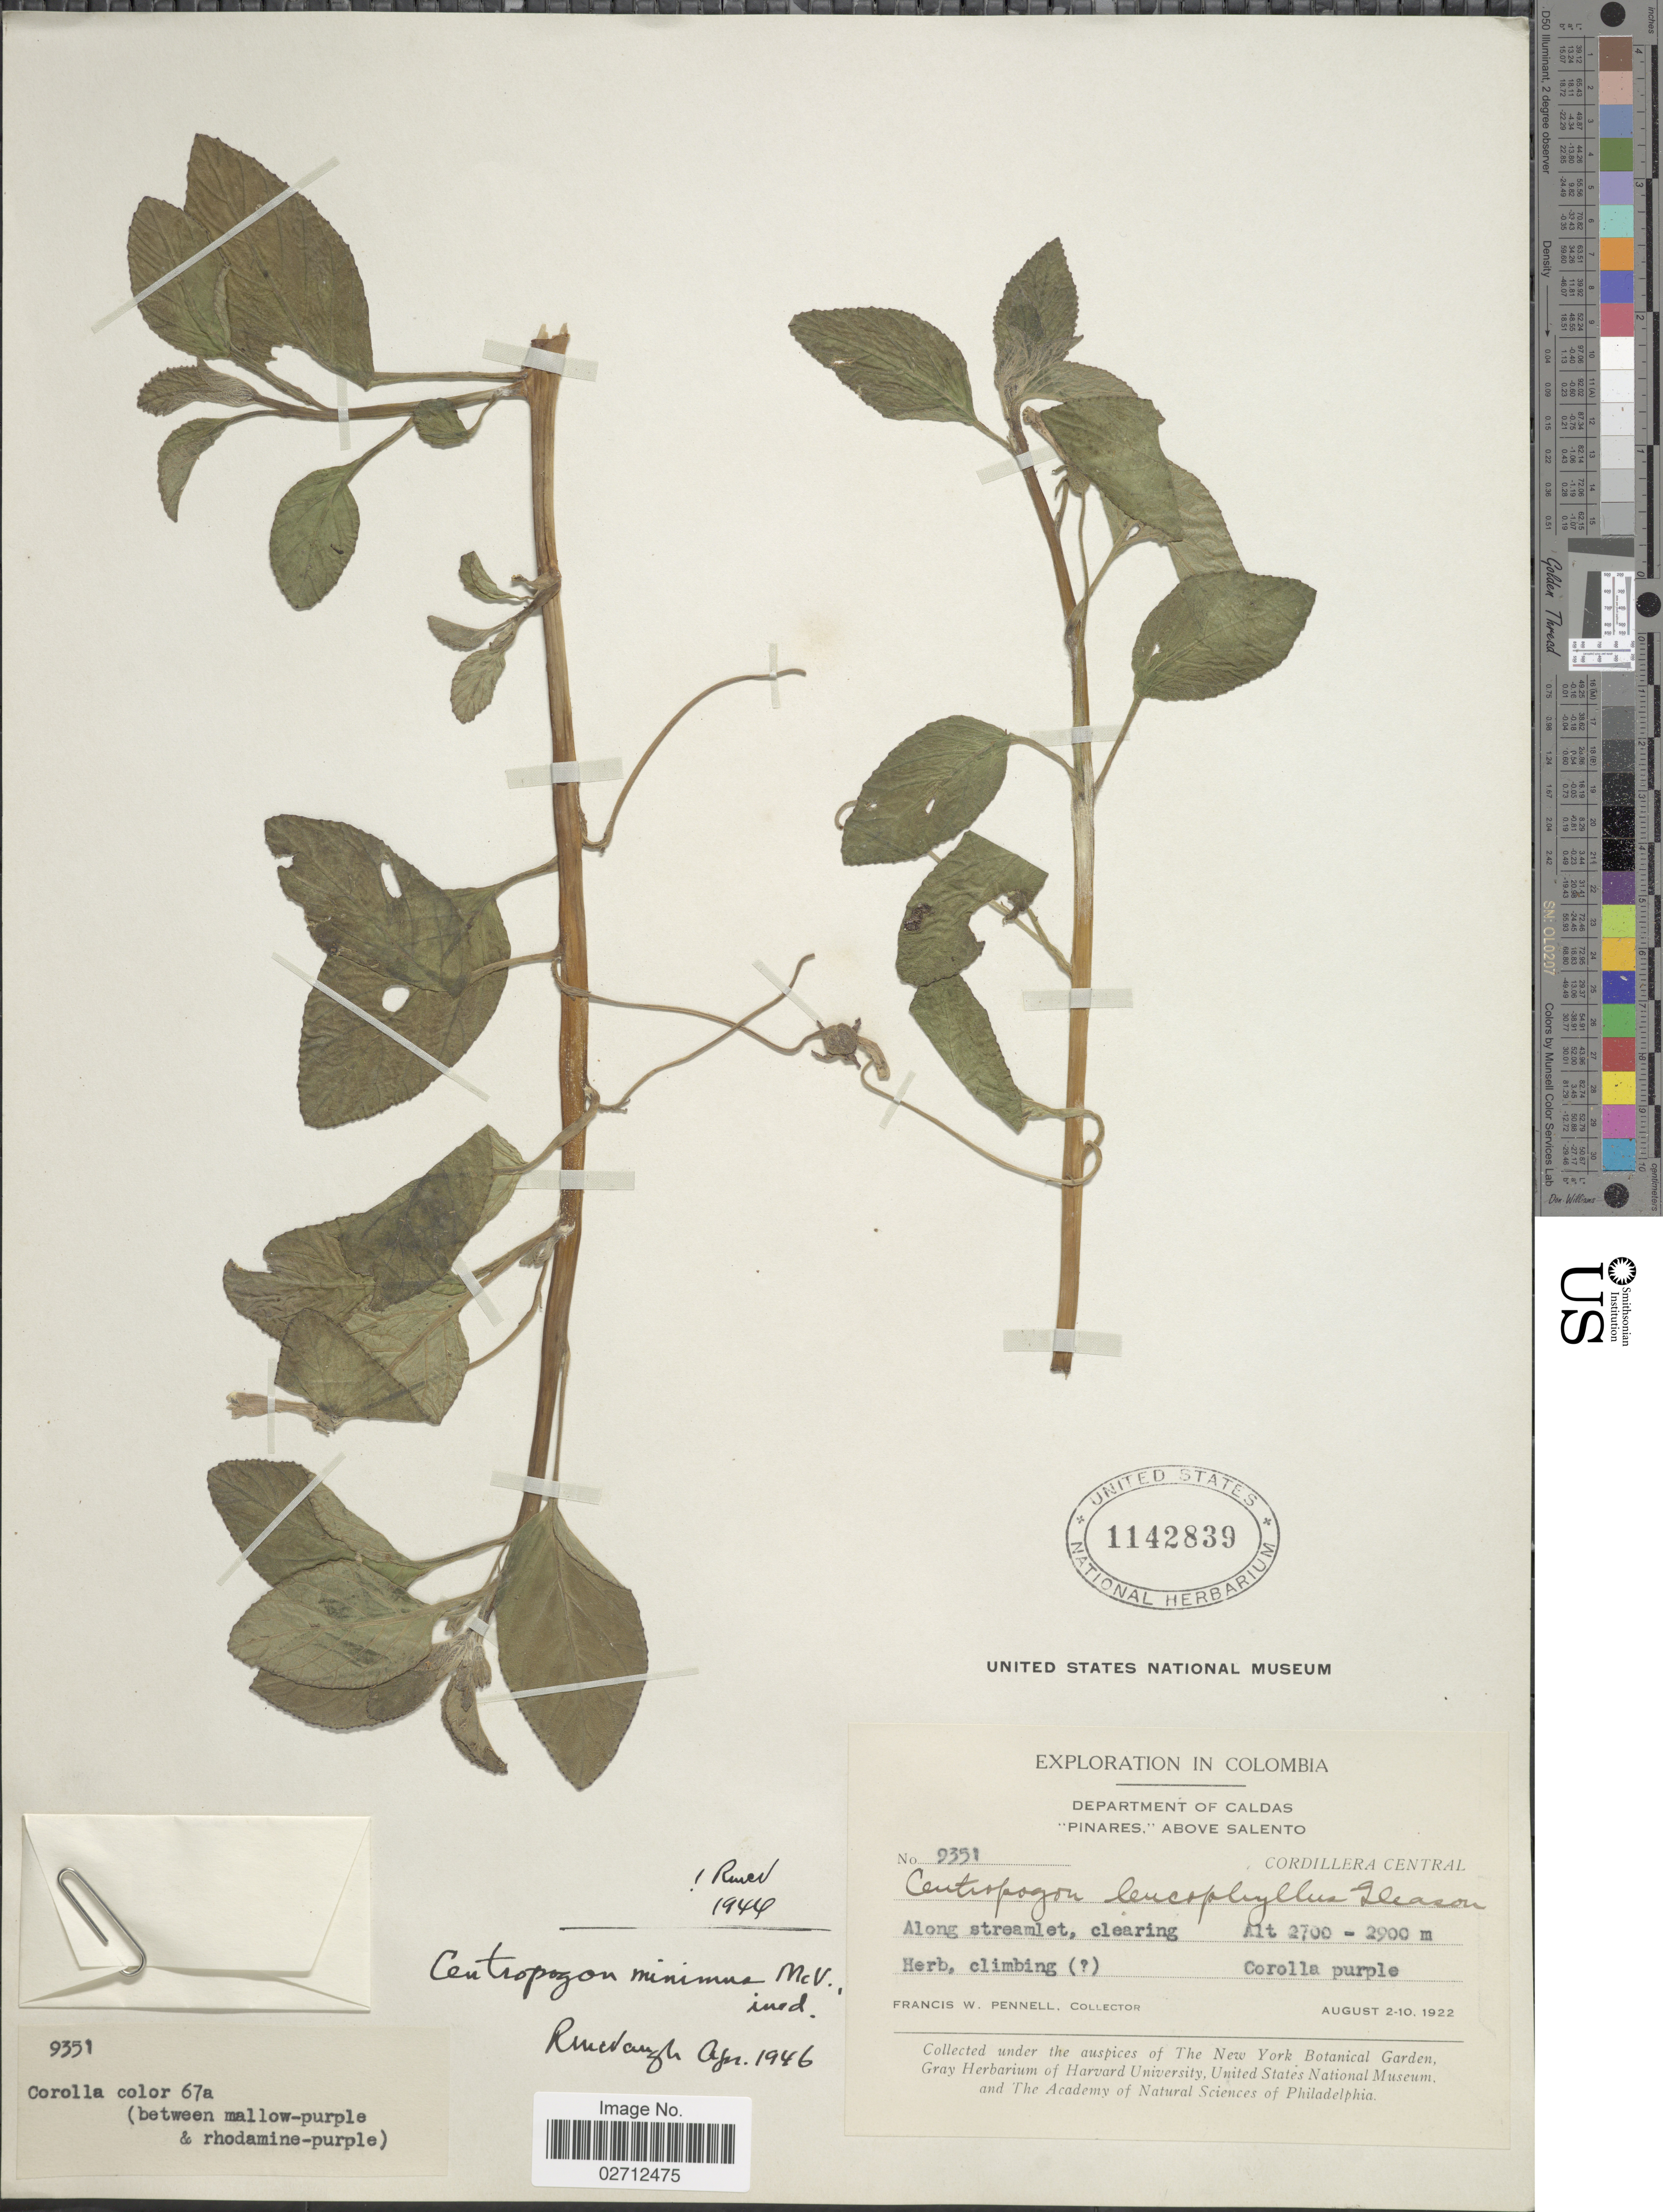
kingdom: Plantae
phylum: Tracheophyta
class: Magnoliopsida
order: Asterales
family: Campanulaceae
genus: Centropogon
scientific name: Centropogon minimus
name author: McVaugh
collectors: F. W. Pennell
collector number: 9351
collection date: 1922-08-02/1922-08-10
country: Colombia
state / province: Caldas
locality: Department of Caldas 'Pinares,' above Salento, Cordillera Central, Along streamlet, clearing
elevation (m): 2700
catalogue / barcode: US 1142839